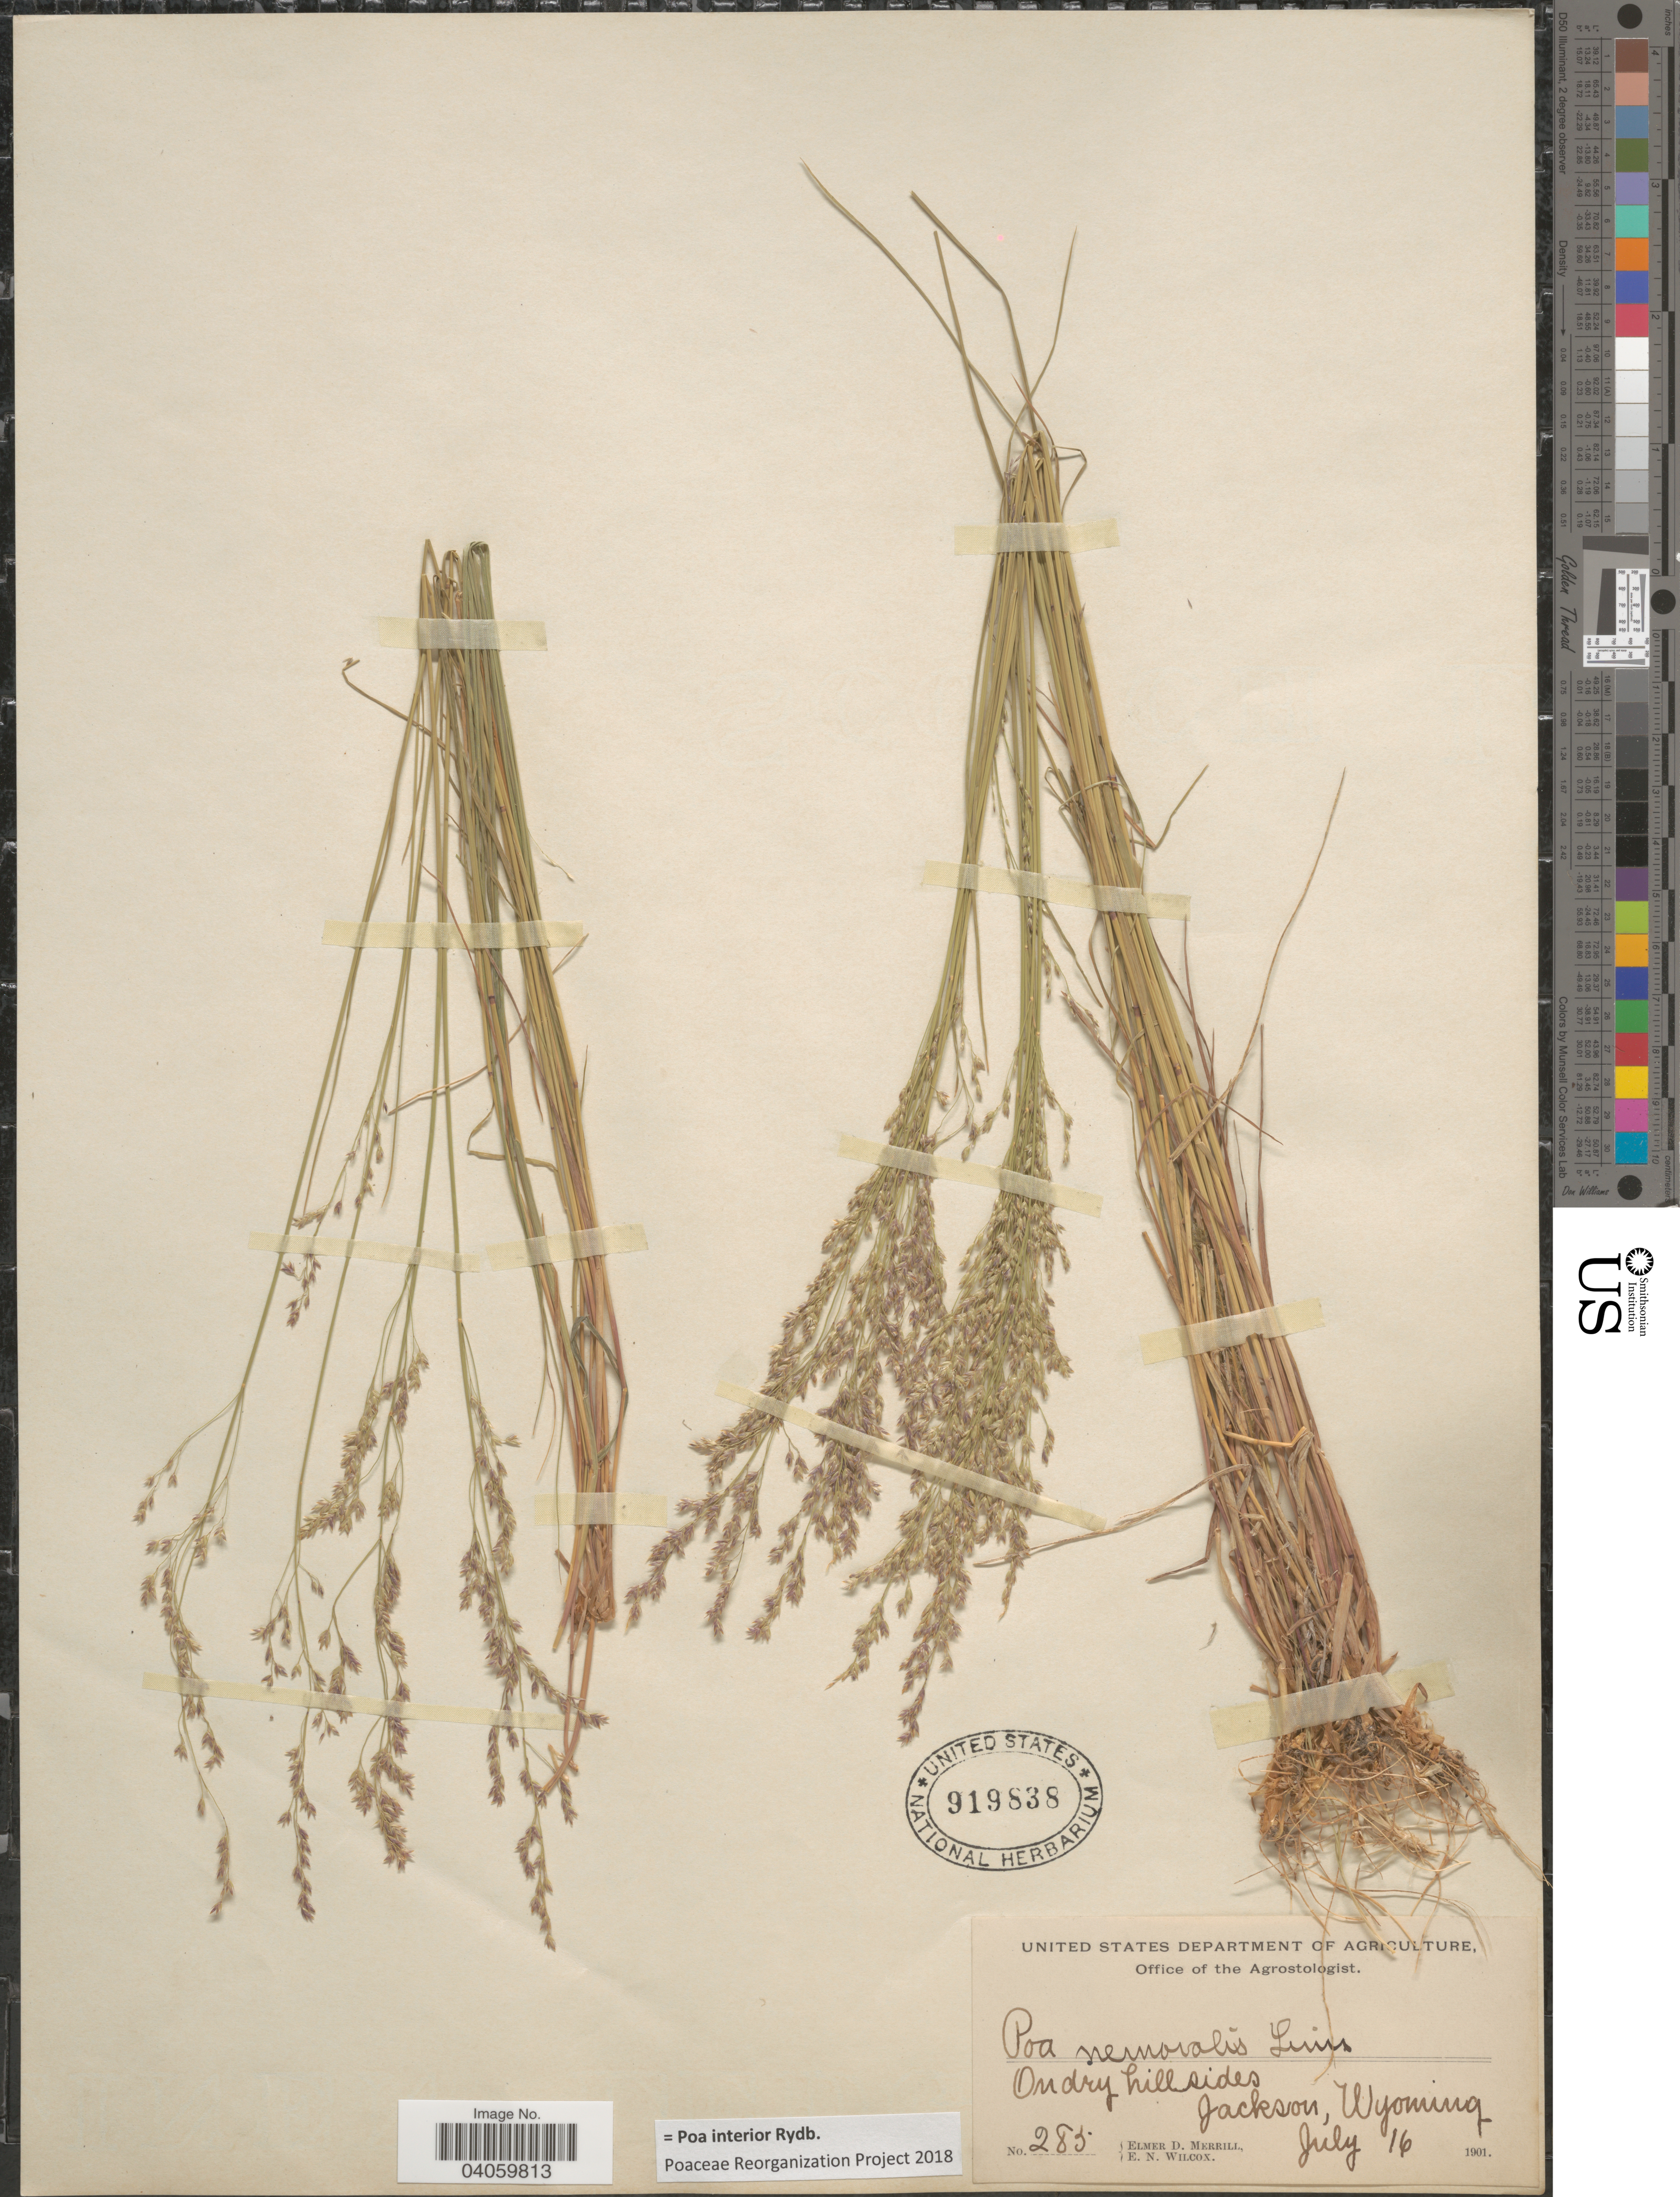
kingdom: Plantae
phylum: Tracheophyta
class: Liliopsida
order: Poales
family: Poaceae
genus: Poa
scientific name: Poa interior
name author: Rydb.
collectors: E. D. Merrill & E. Wilcox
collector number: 285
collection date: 1901-07-16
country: United States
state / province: Wyoming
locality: Jackson.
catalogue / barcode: US 919838